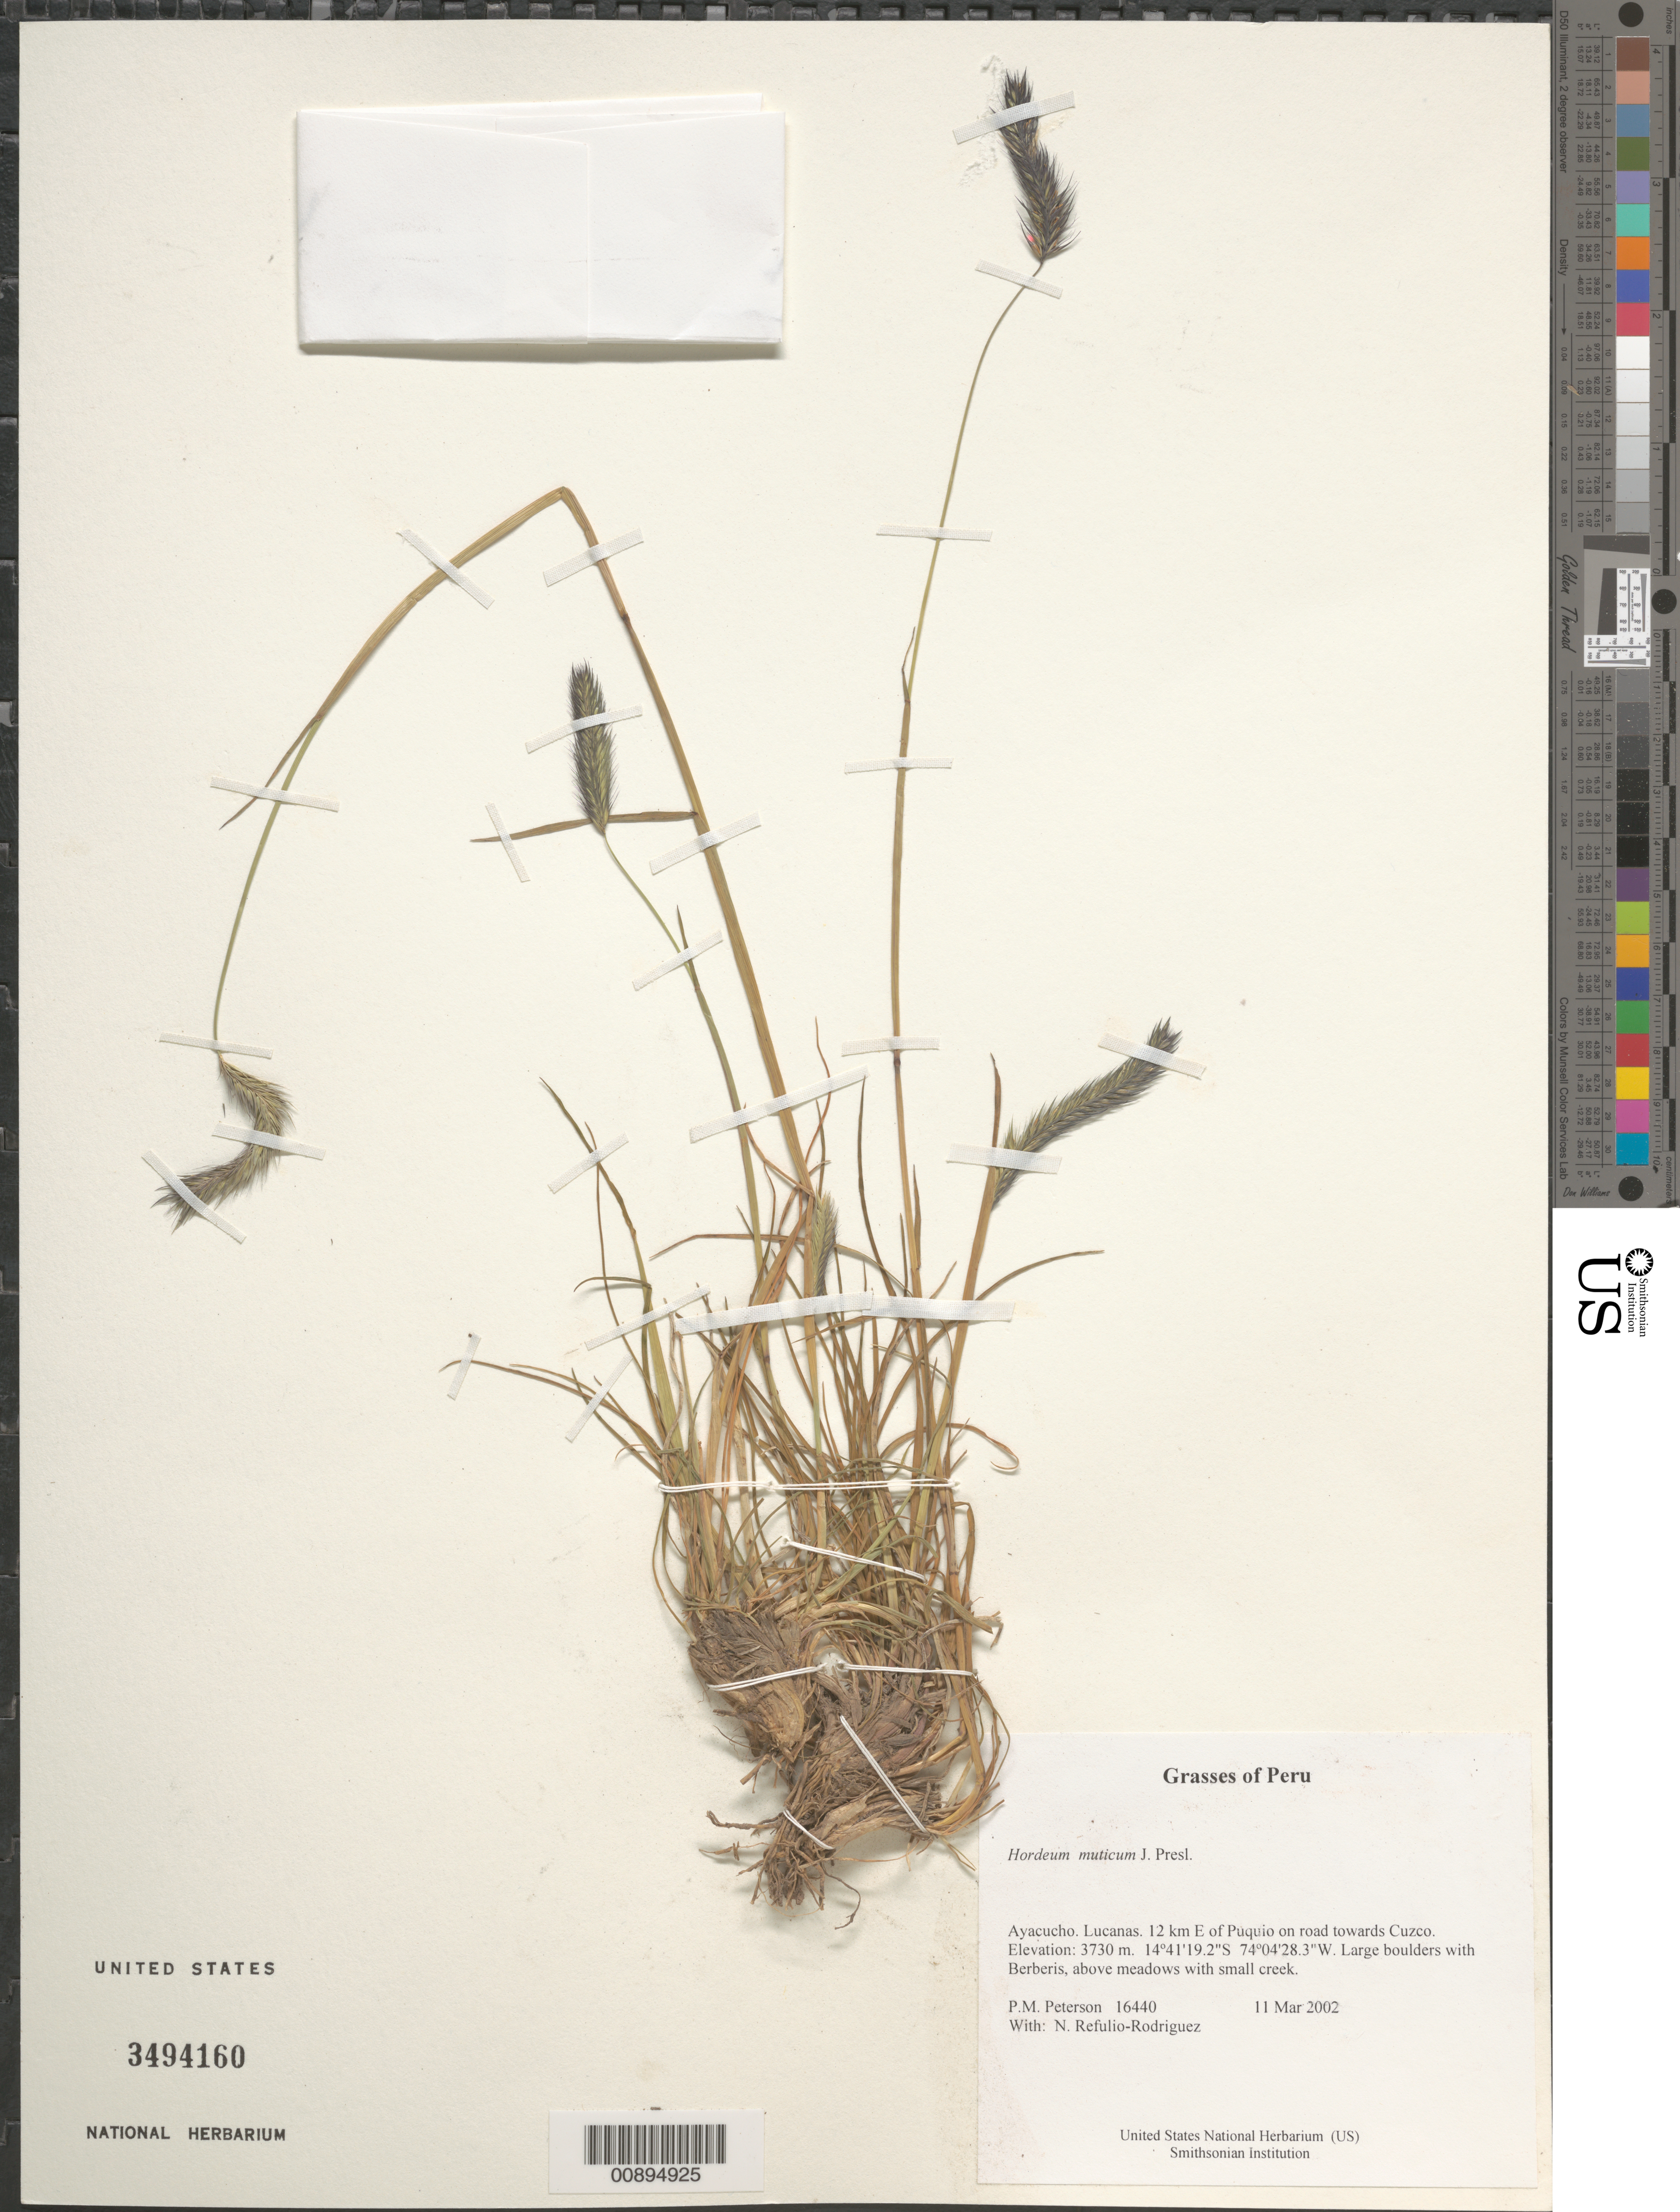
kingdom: Plantae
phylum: Tracheophyta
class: Liliopsida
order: Poales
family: Poaceae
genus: Hordeum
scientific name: Hordeum muticum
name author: J. Presl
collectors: P. M. Peterson & N. Refulio-Rodríguez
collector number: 16440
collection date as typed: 11 Mar 2002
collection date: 2002-03-11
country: Peru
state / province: Ayacucho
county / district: Lucanas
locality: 12 km E of Puquio on road towards Cuzco.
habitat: Large boulders with ~Berberis~, above meadows with small creek.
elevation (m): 3730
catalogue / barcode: US 3494160